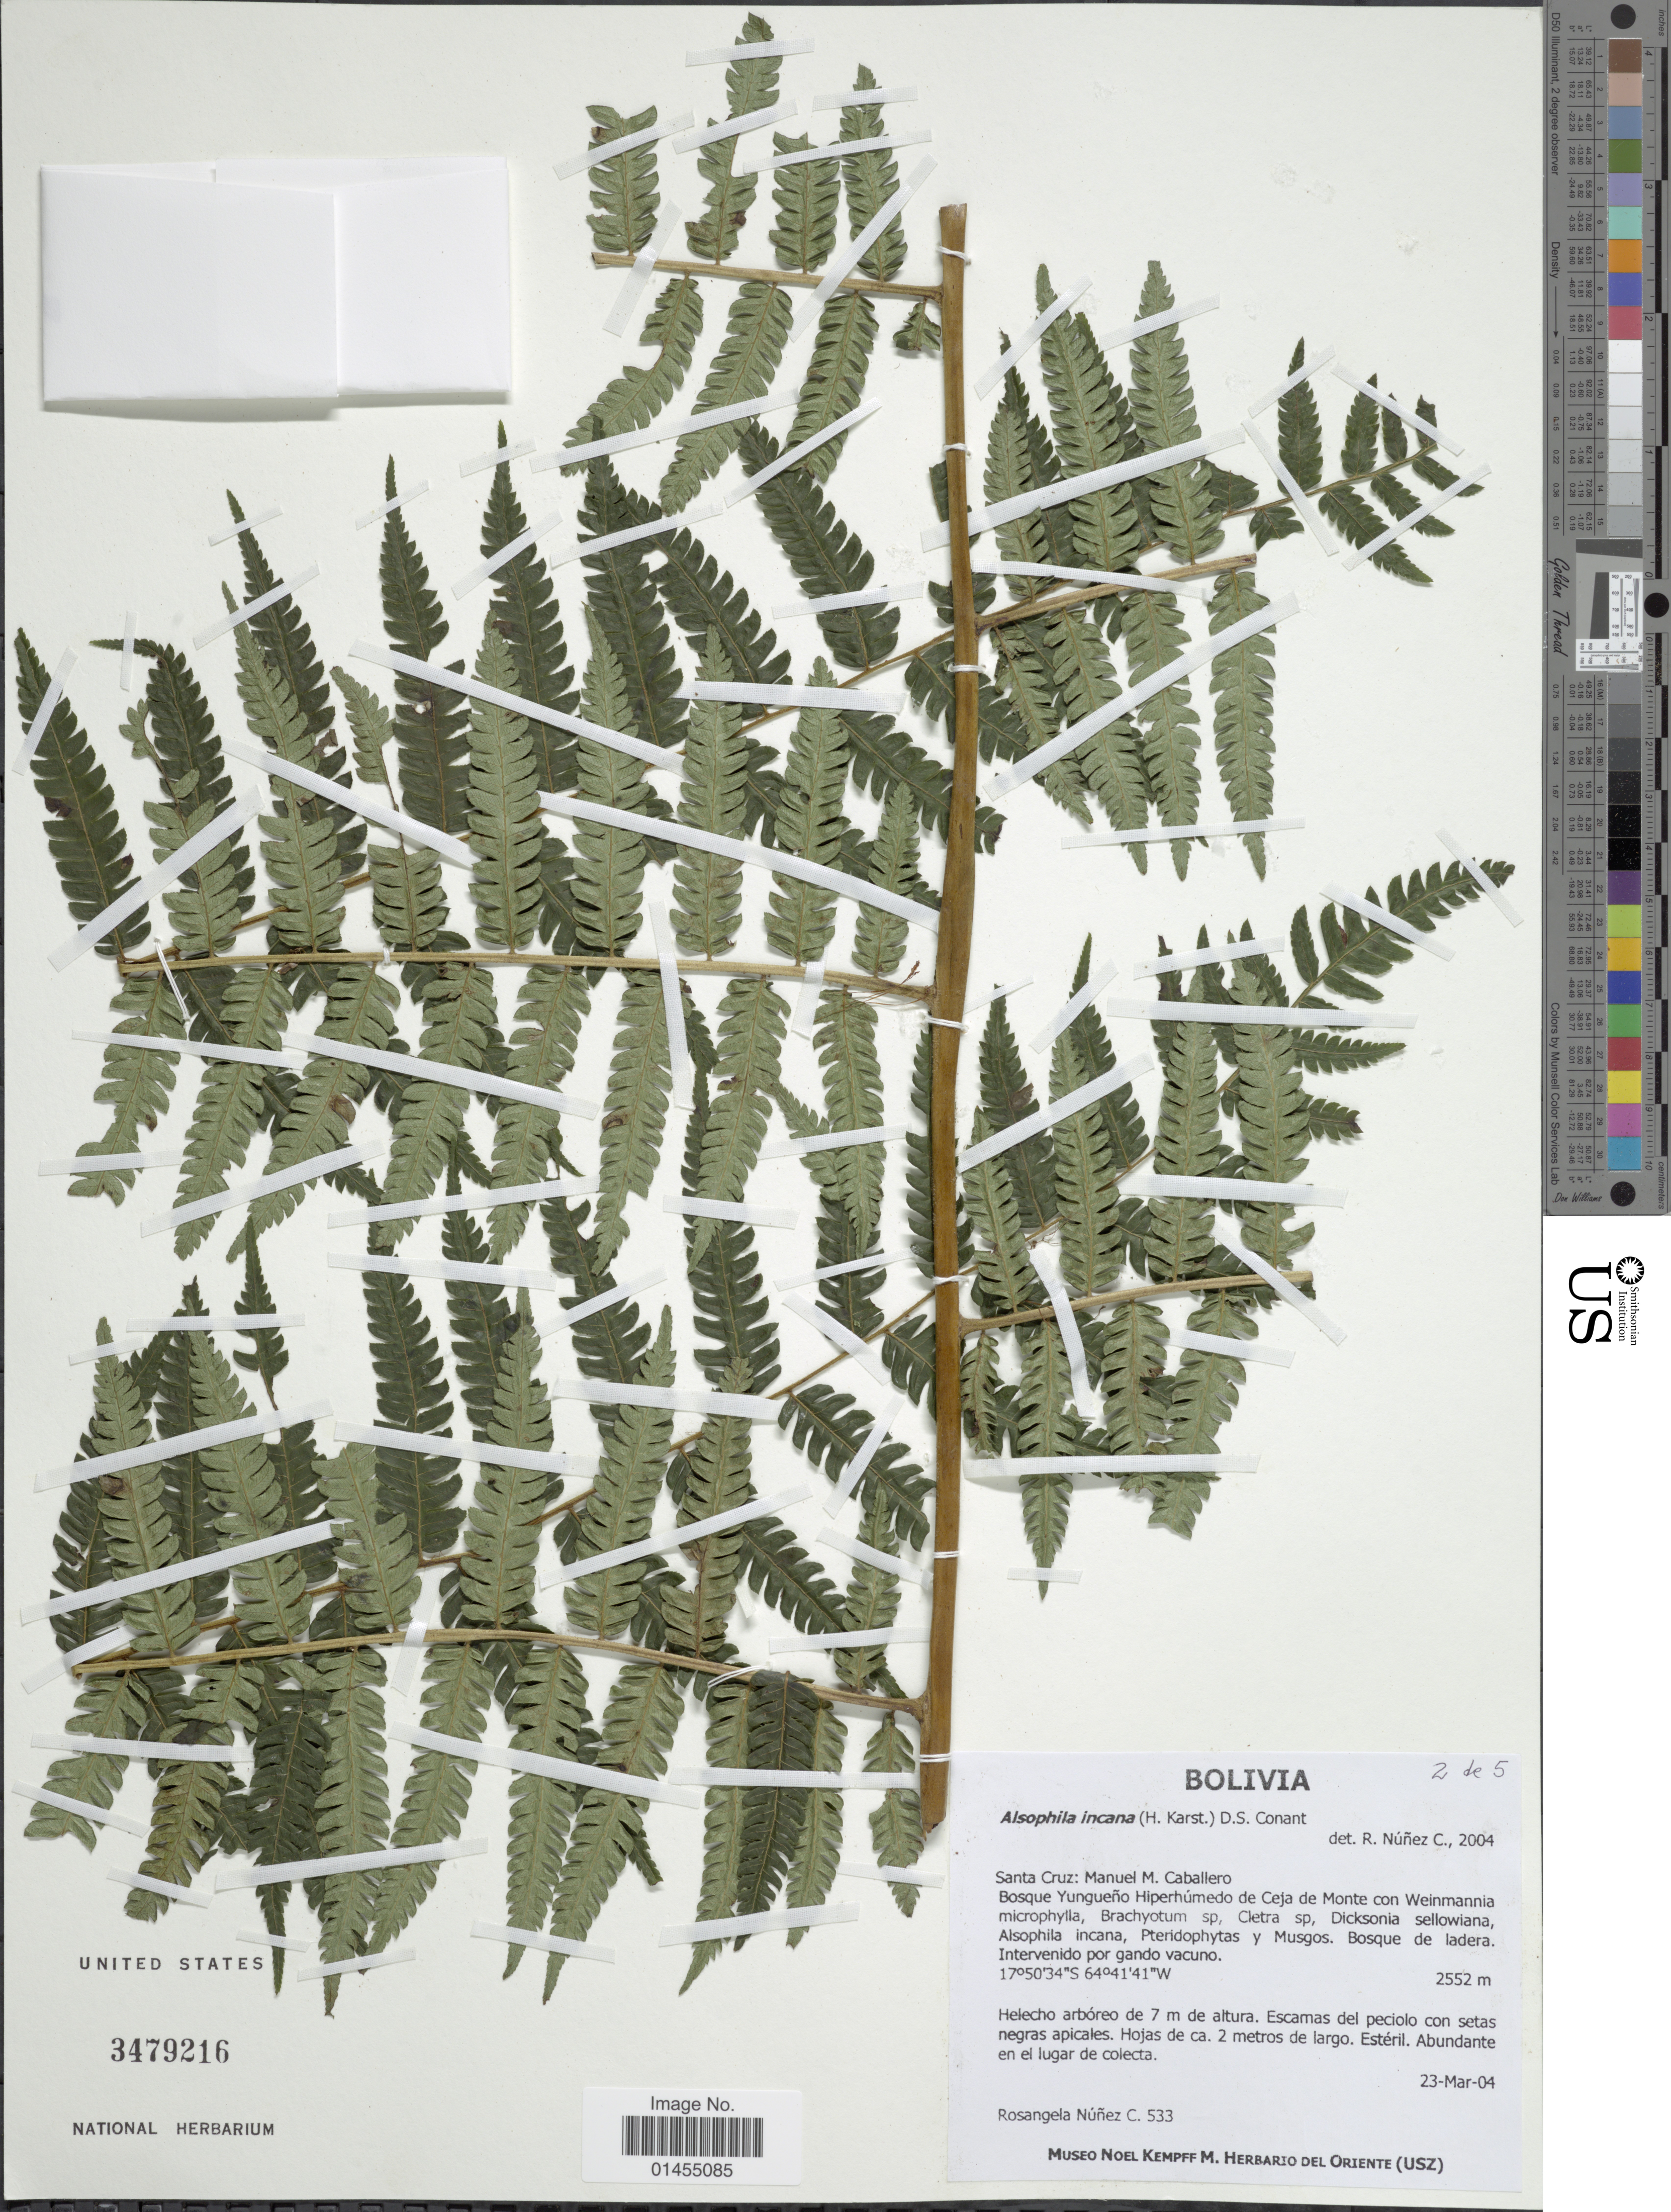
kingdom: Plantae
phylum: Tracheophyta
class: Polypodiopsida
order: Cyatheales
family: Cyatheaceae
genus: Alsophila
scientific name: Alsophila incana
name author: (H. Karst.) D.S. Conant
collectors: R. Núñez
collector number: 533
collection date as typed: Transcribed d/m/y: 23/3/4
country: Bolivia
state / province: Santa Cruz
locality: Manuel M. Caballero. Bosque Yungueño Hiperhúmedo de Ceja de Monte con Weinmannia microphylla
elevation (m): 2552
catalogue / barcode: US 3479216